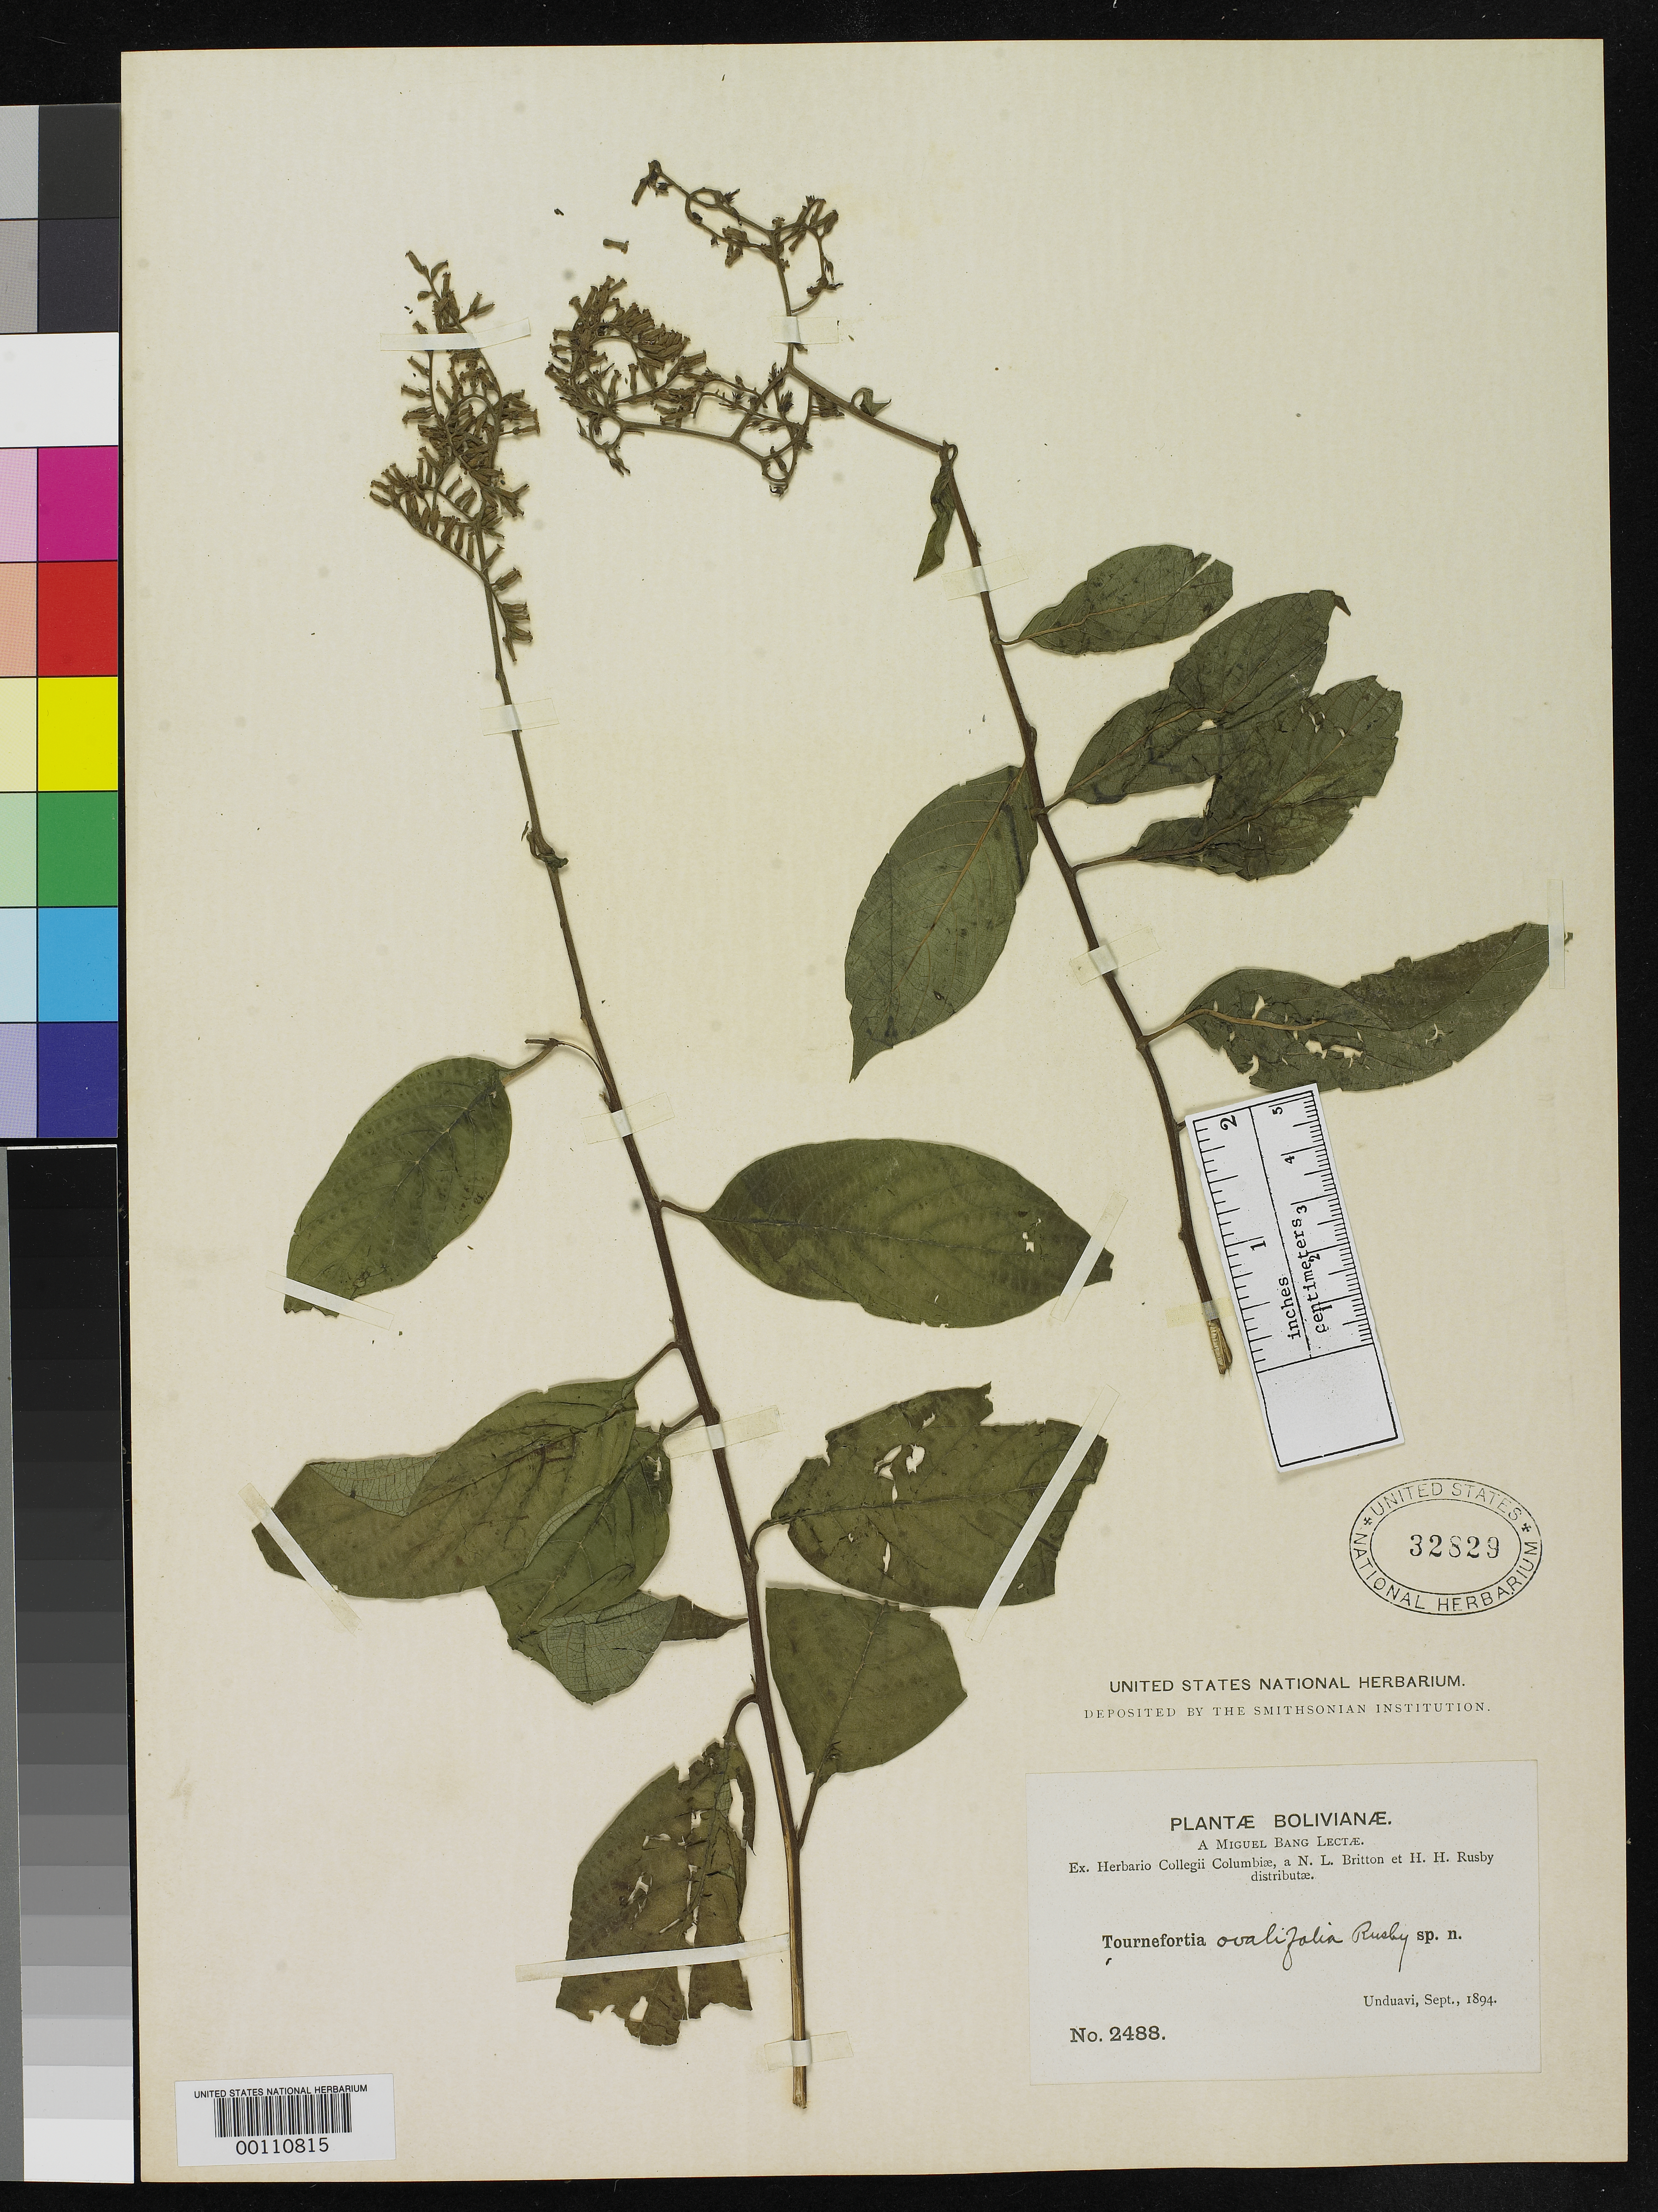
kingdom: Plantae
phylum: Tracheophyta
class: Magnoliopsida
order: Boraginales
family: Heliotropiaceae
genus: Tournefortia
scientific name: Tournefortia ovalifolia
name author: Rusby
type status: Isotype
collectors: M. Bang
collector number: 2488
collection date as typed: Sep 1894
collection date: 1894-09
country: Bolivia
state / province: La Paz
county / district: Sud Yungas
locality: Unduavi.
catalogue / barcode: US 32829